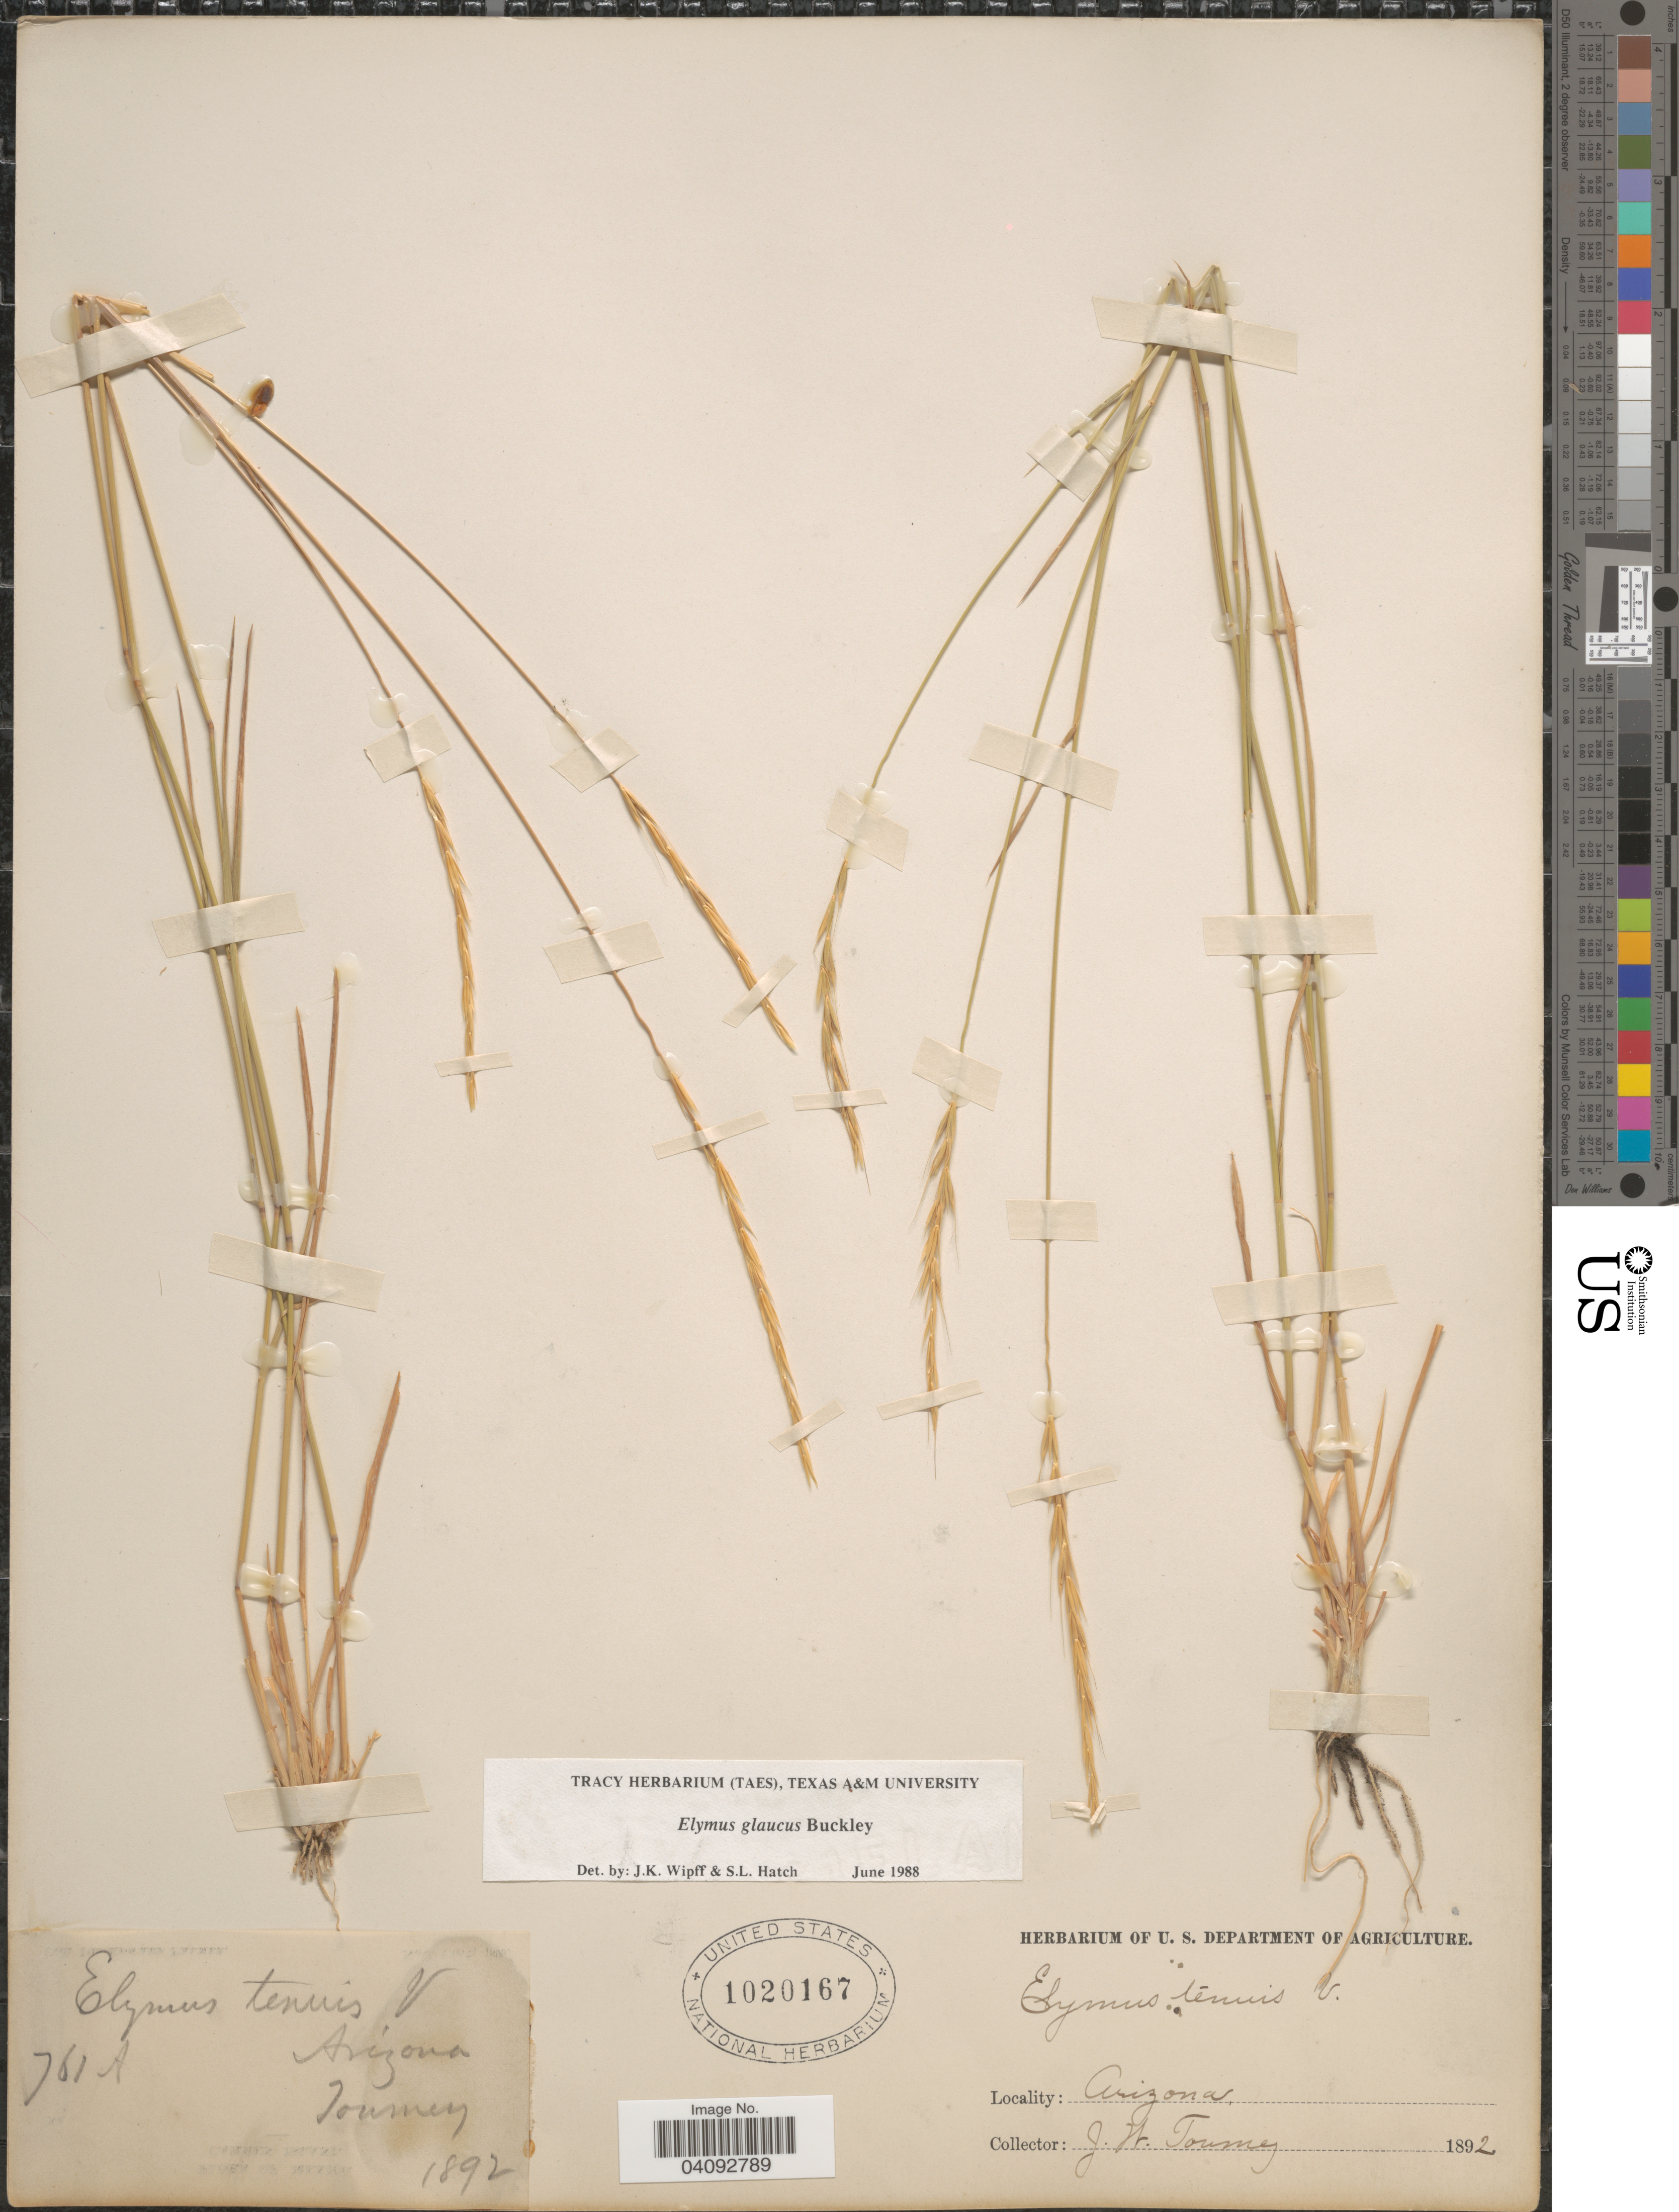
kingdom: Plantae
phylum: Tracheophyta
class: Liliopsida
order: Poales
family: Poaceae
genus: Elymus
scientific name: Elymus glaucus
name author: Buckley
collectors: J. W. Toumey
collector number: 761A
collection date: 1892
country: United States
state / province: Arizona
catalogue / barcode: US 1020167